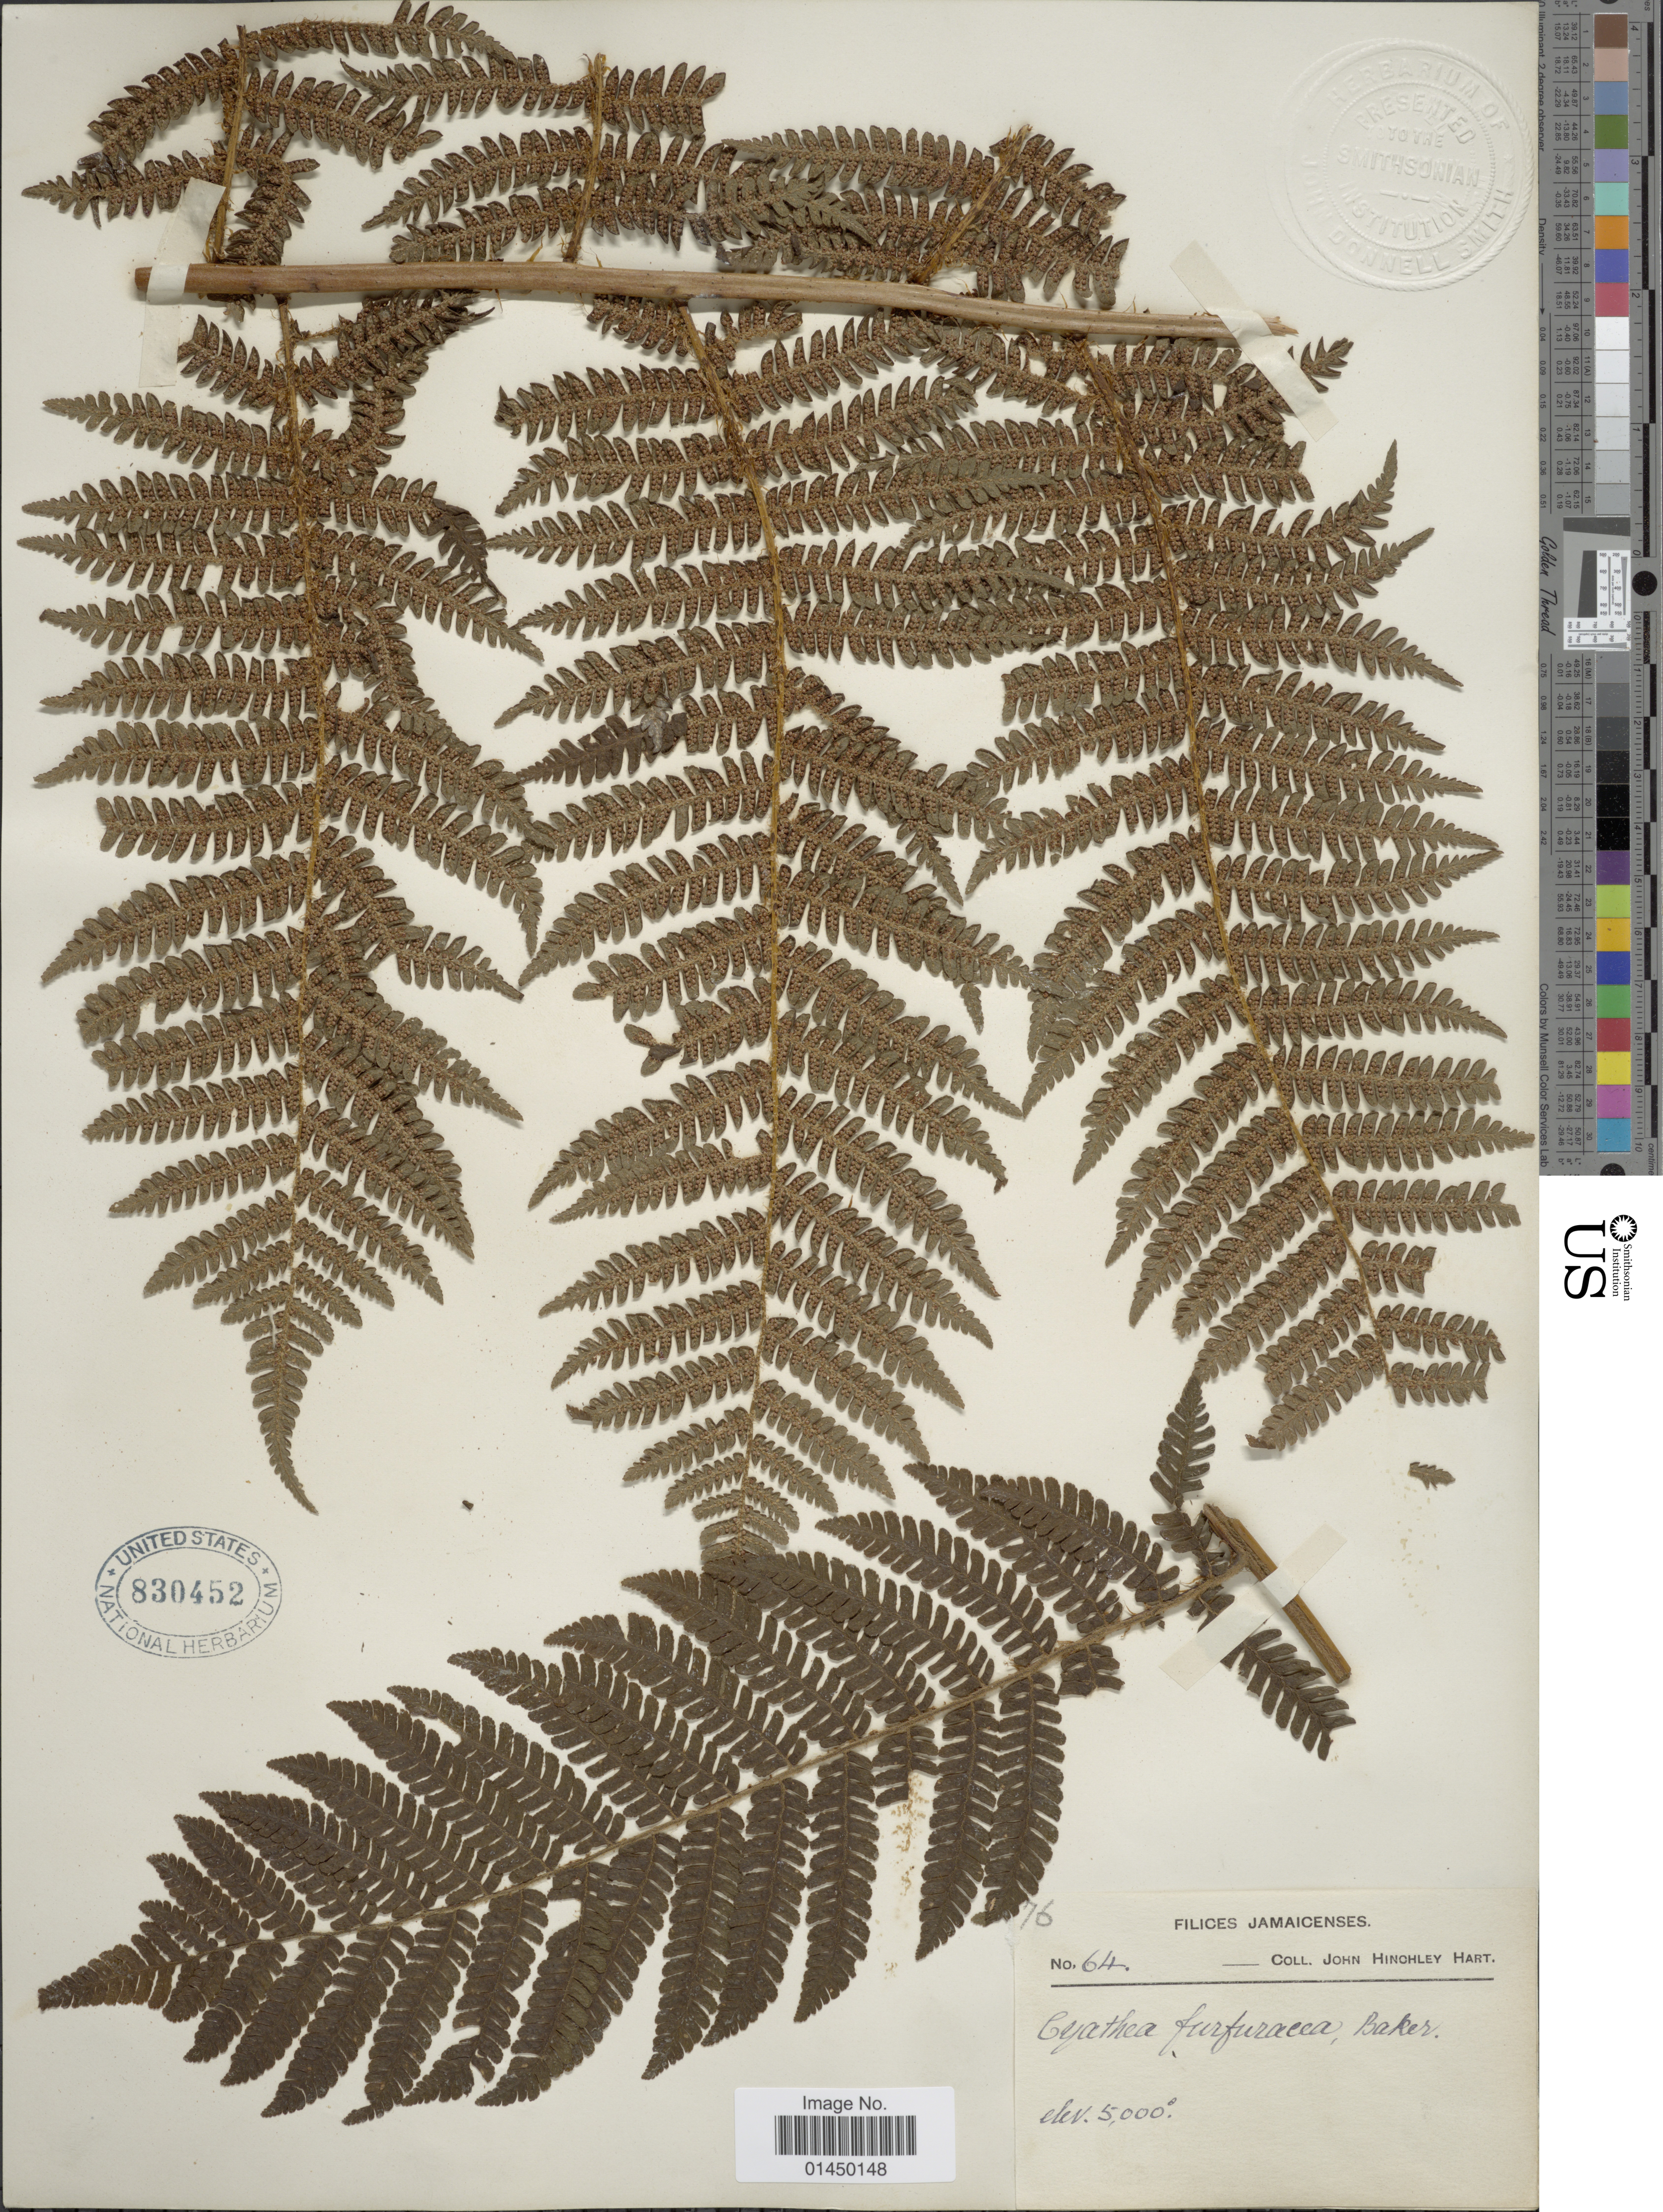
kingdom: Plantae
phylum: Tracheophyta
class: Polypodiopsida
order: Cyatheales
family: Cyatheaceae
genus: Cyathea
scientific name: Cyathea furfuracea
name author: Christ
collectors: J. H. Hart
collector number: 64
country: Jamaica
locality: Jamaicenses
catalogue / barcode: US 830452